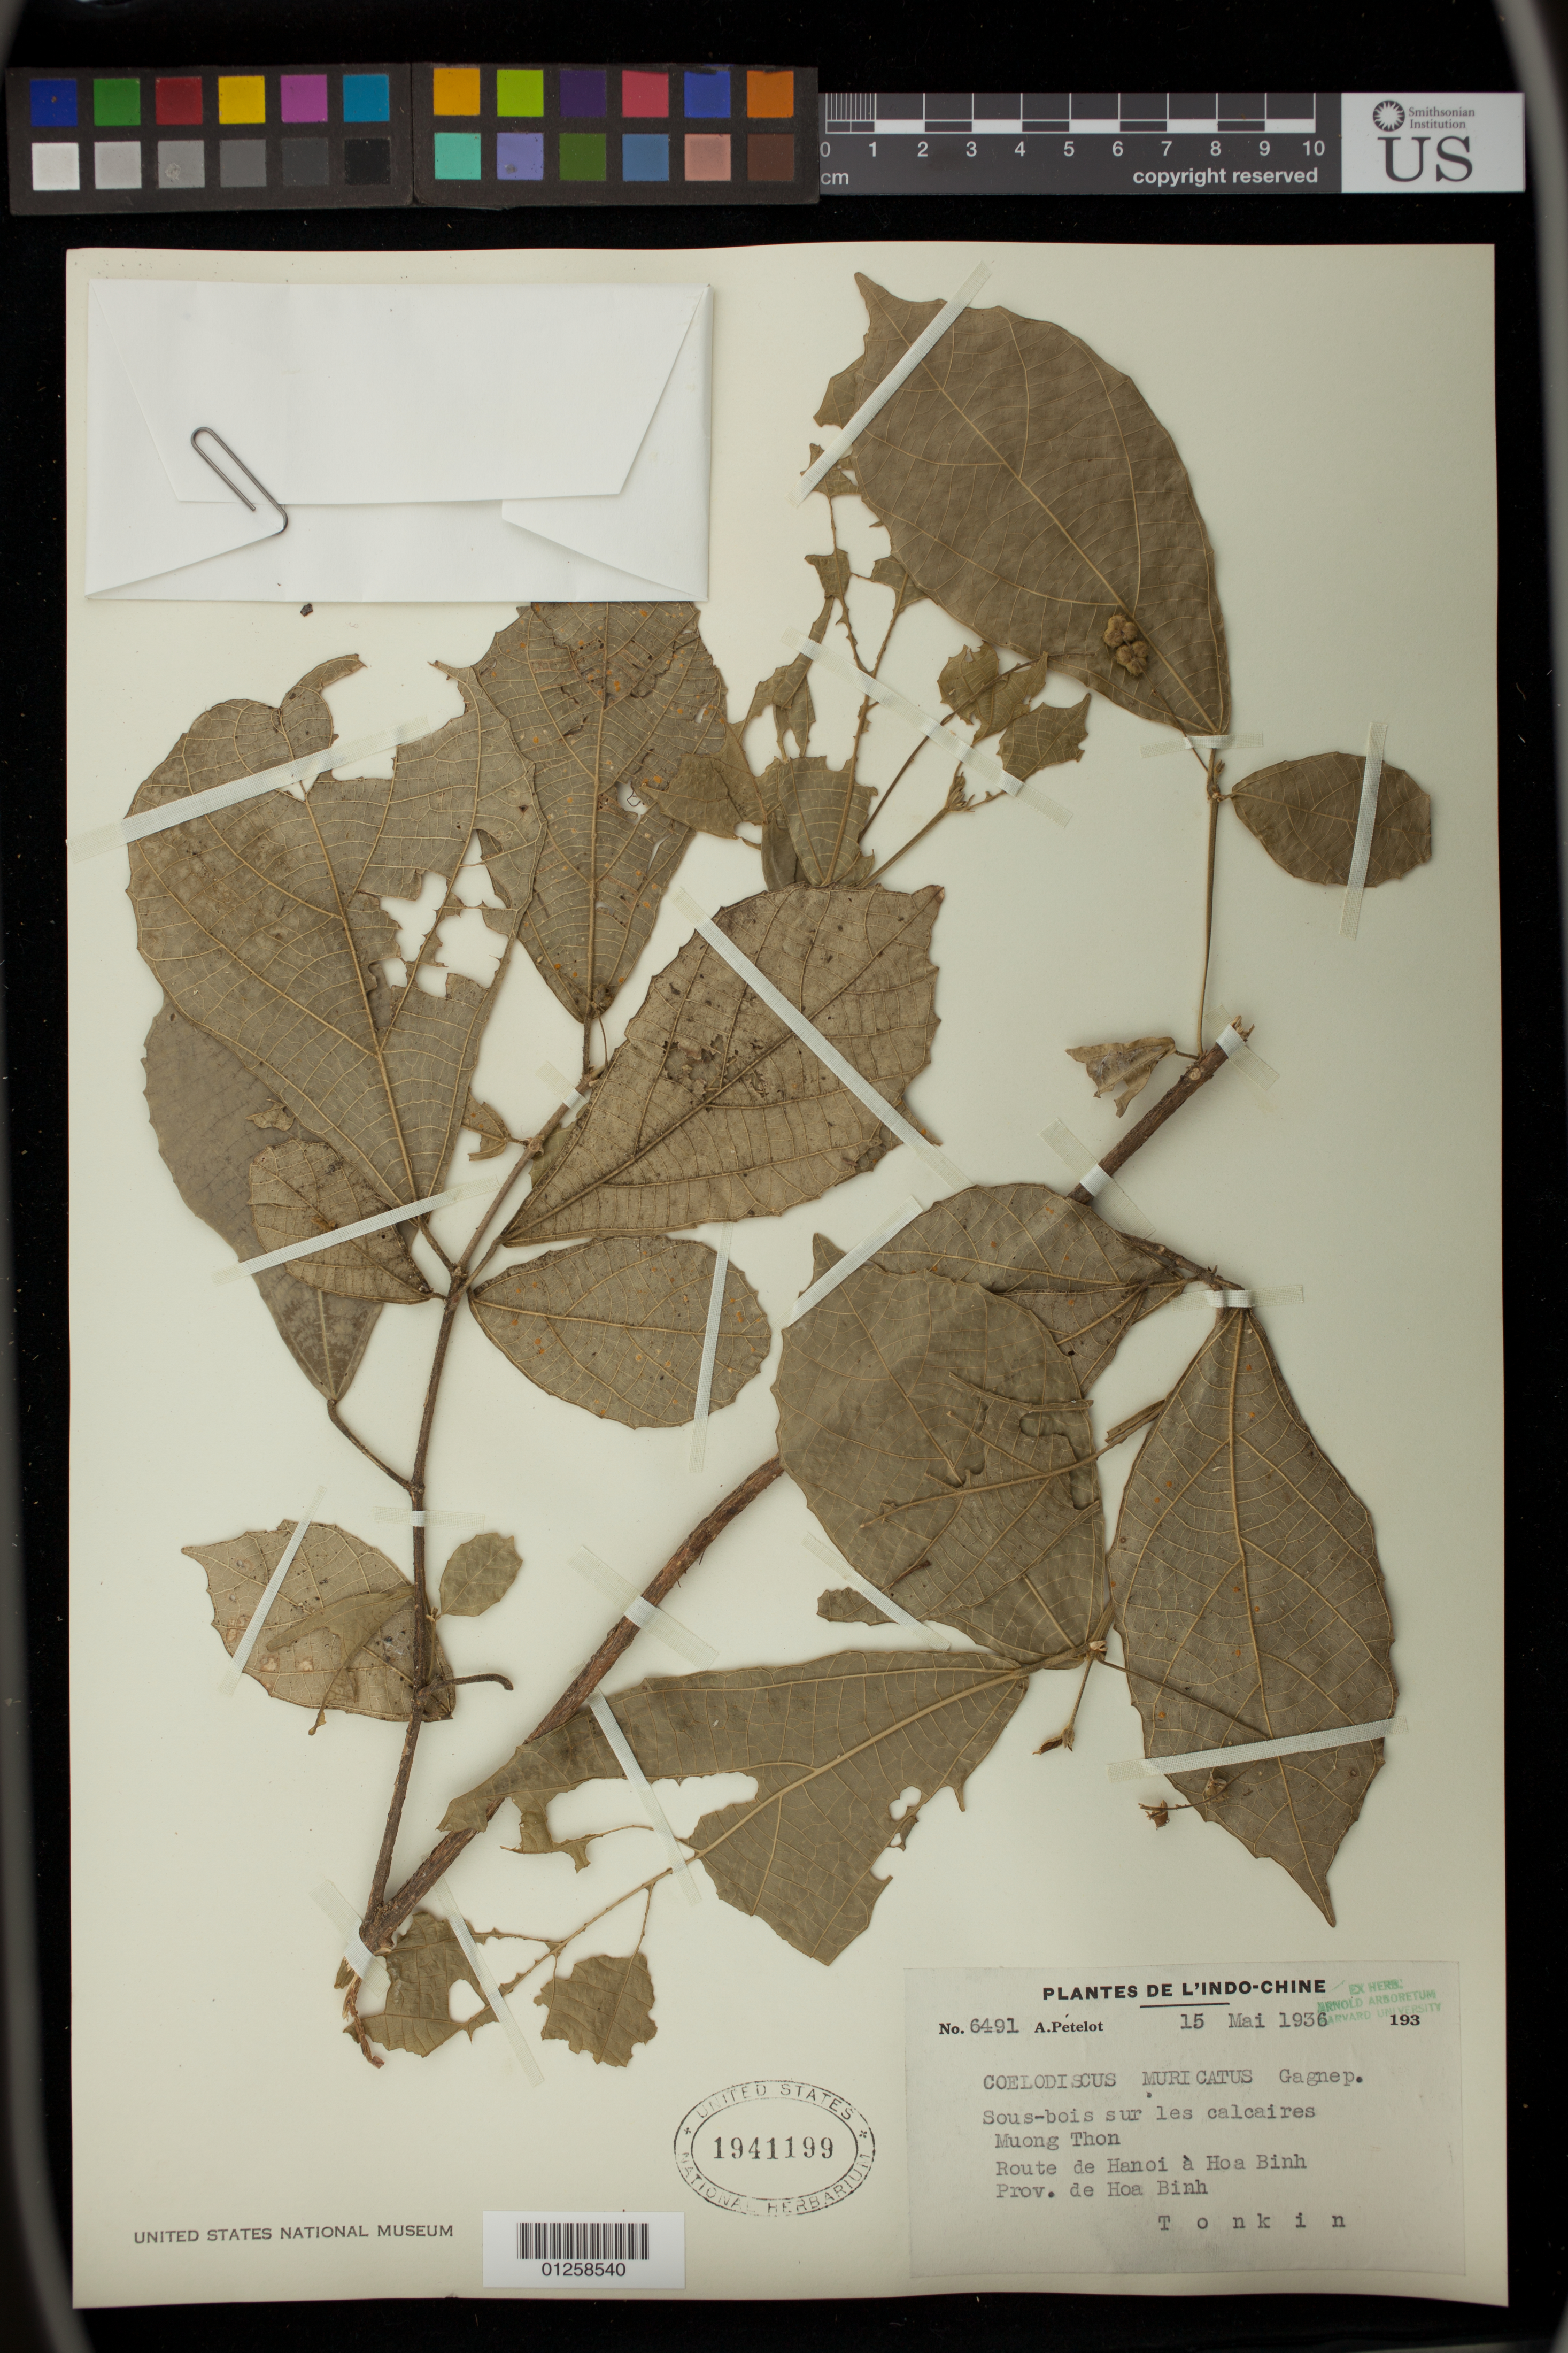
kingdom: Plantae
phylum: Tracheophyta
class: Magnoliopsida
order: Malpighiales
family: Phyllanthaceae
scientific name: Coelodiscus muricatus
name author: (Wight) Gagnep.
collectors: A. Petelot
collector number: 6491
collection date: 1936-05-15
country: Vietnam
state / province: Hoa Binh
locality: Muong Thon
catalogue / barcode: US 1941199